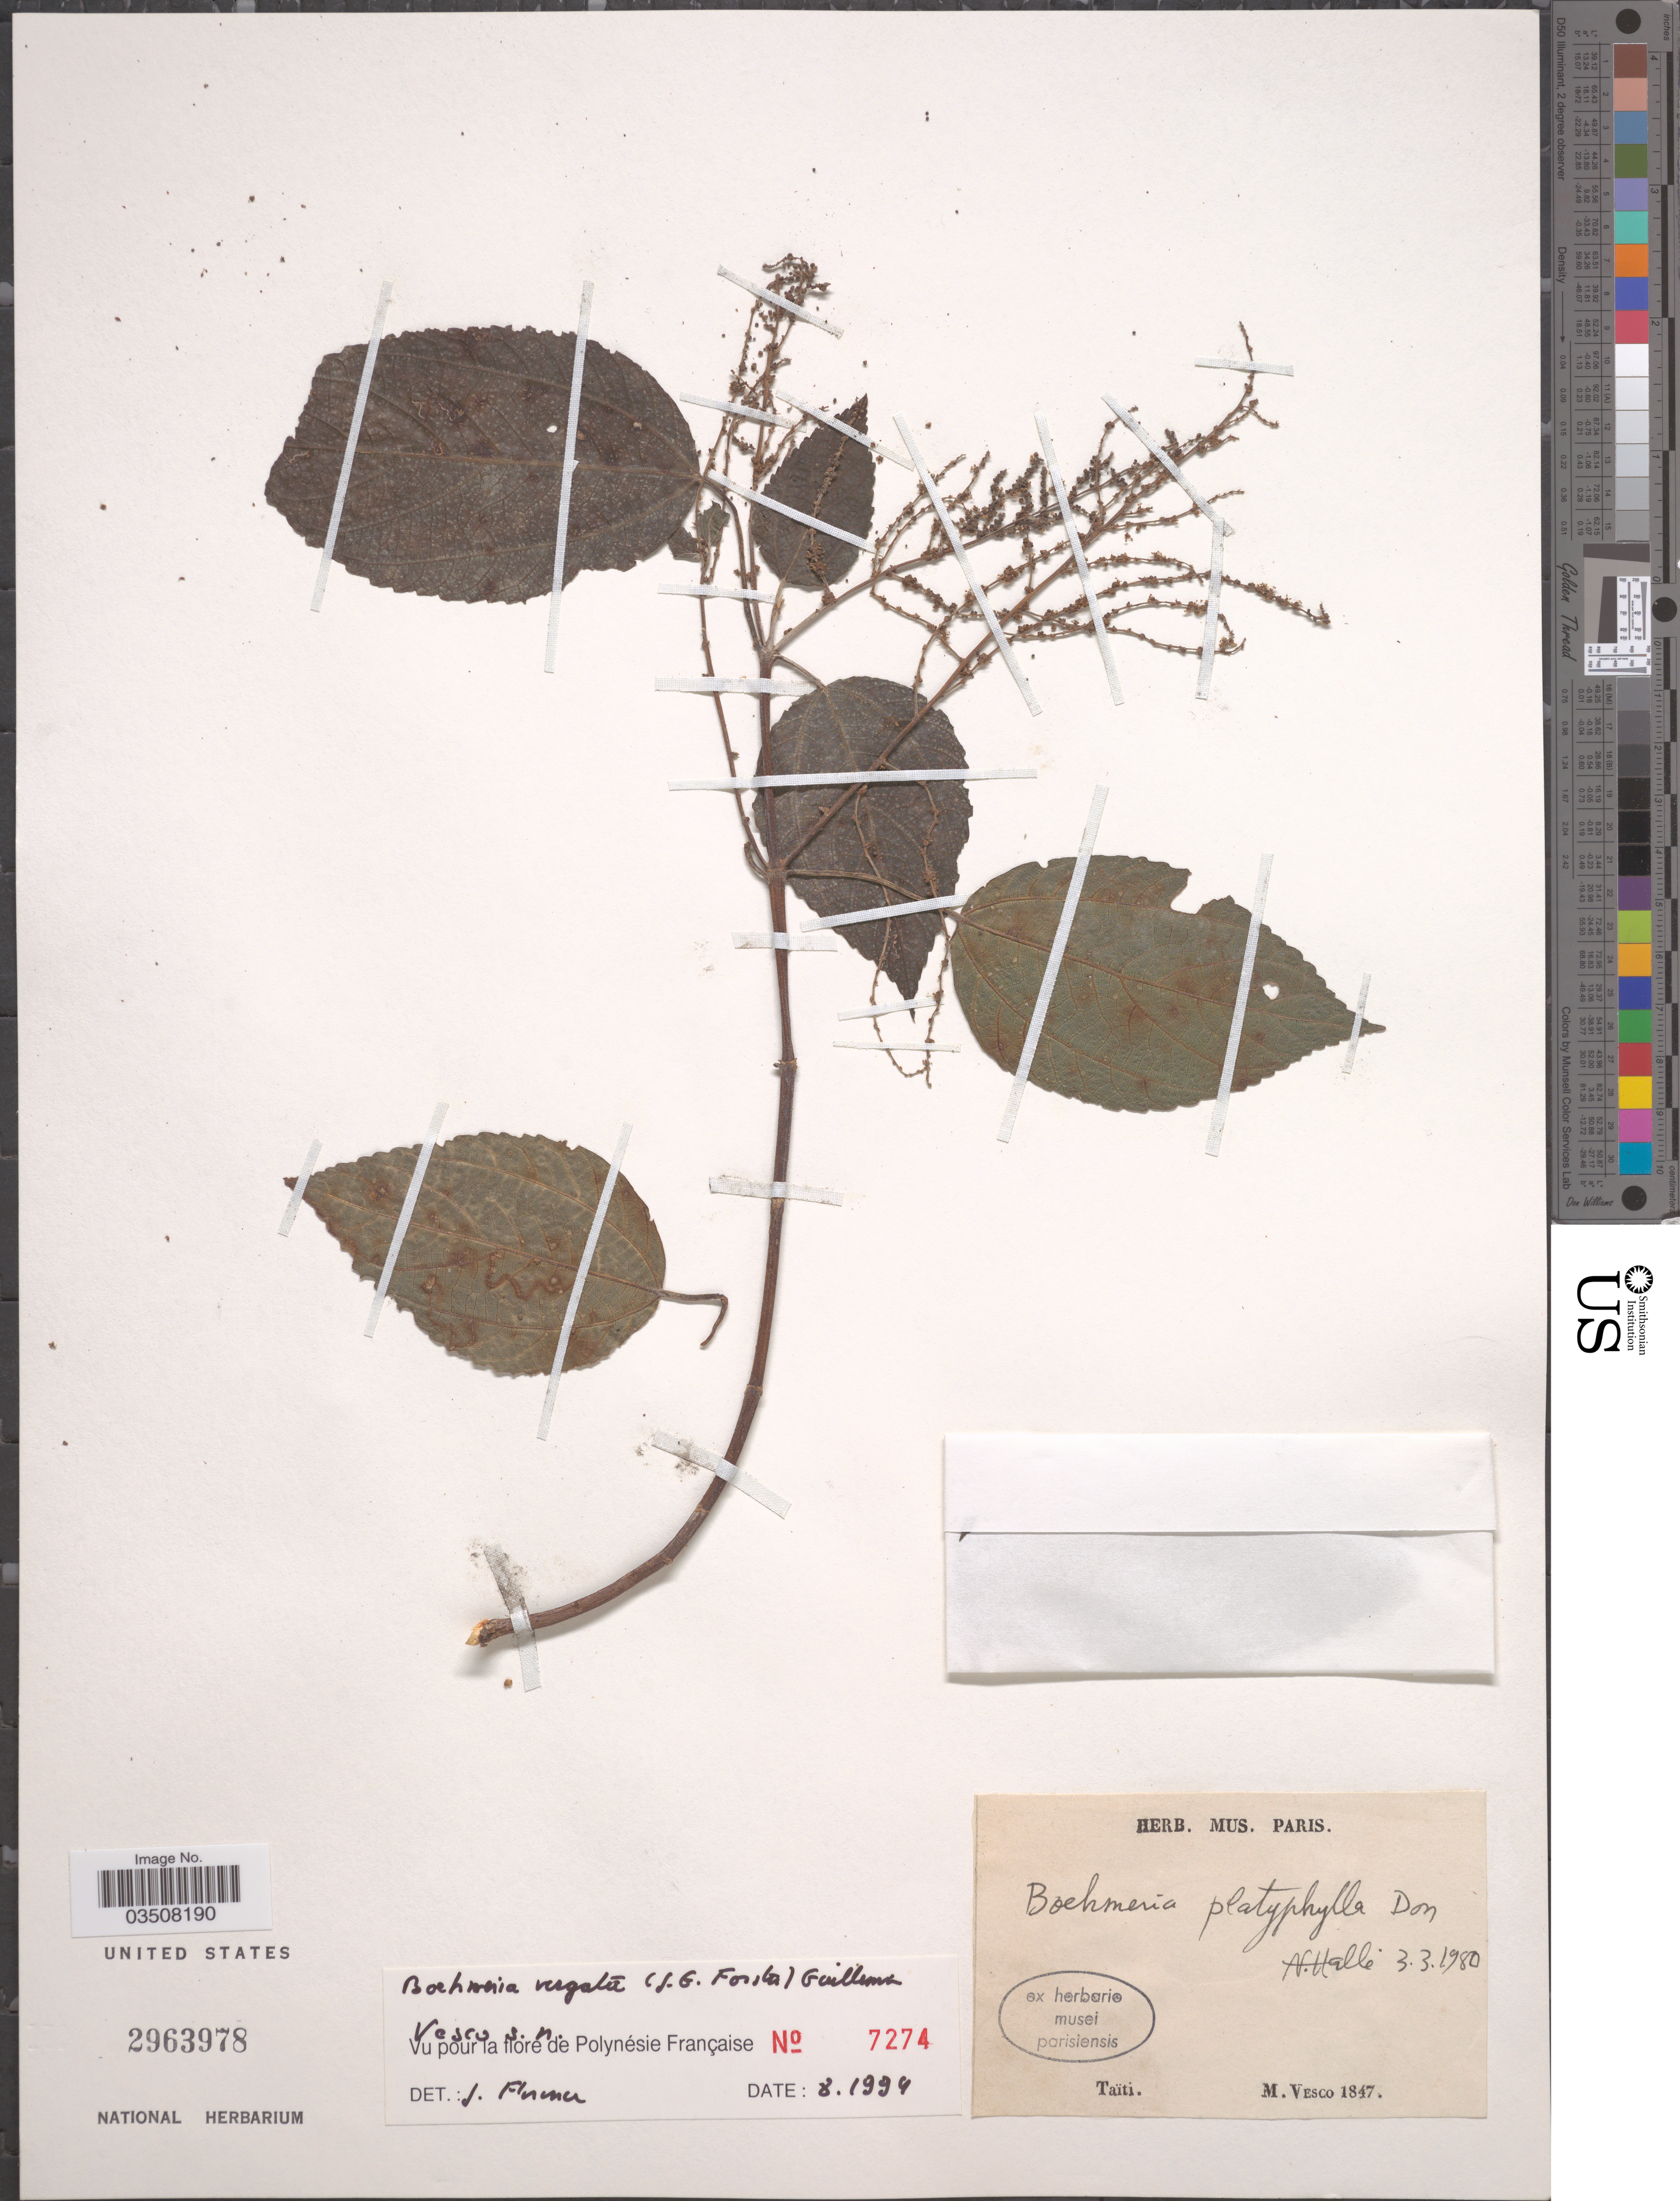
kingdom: Plantae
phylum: Tracheophyta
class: Magnoliopsida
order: Rosales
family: Urticaceae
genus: Boehmeria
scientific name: Boehmeria virgata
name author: (G. Forst.) Guill.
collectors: M. Vesco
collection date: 1847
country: French Polynesia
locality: Taïti.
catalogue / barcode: US 2963978